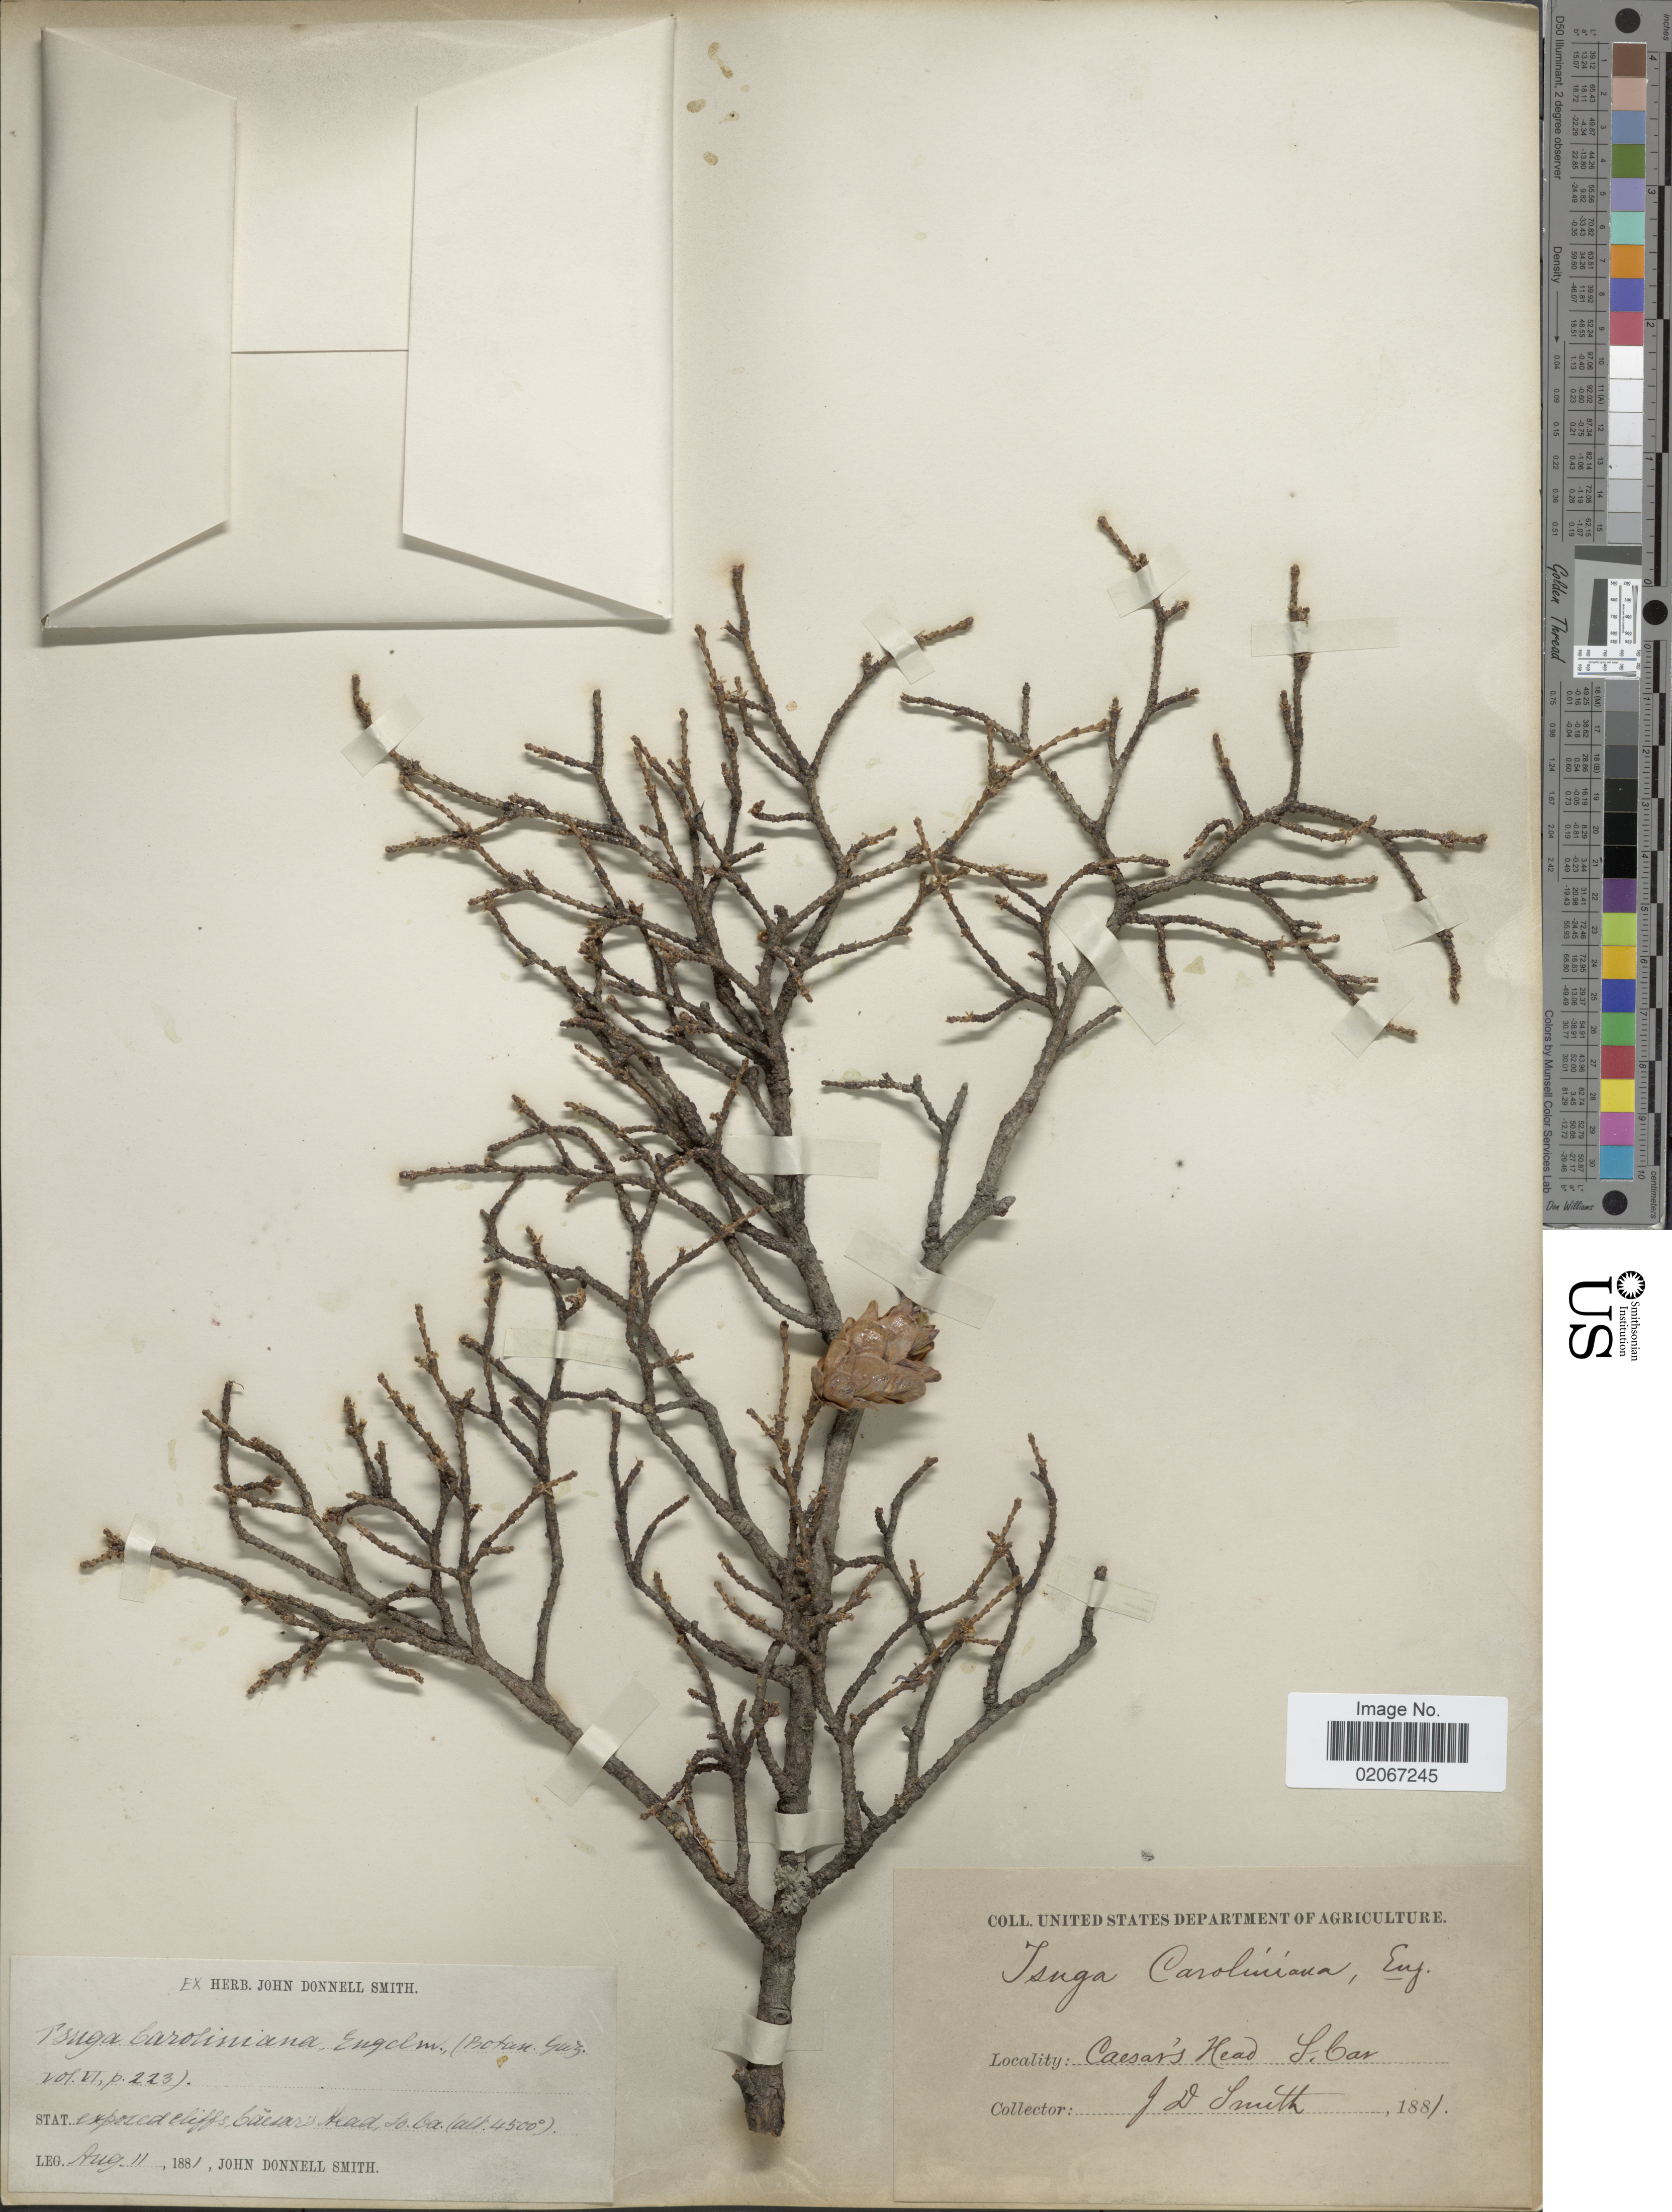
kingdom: Plantae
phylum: Tracheophyta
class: Pinopsida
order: Pinales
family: Pinaceae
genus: Tsuga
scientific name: Tsuga caroliniana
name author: Engelm.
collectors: J. Donnell Smith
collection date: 1881-08-11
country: United States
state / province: South Carolina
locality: Exposed cliffs, Ceasar's Head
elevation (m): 1372